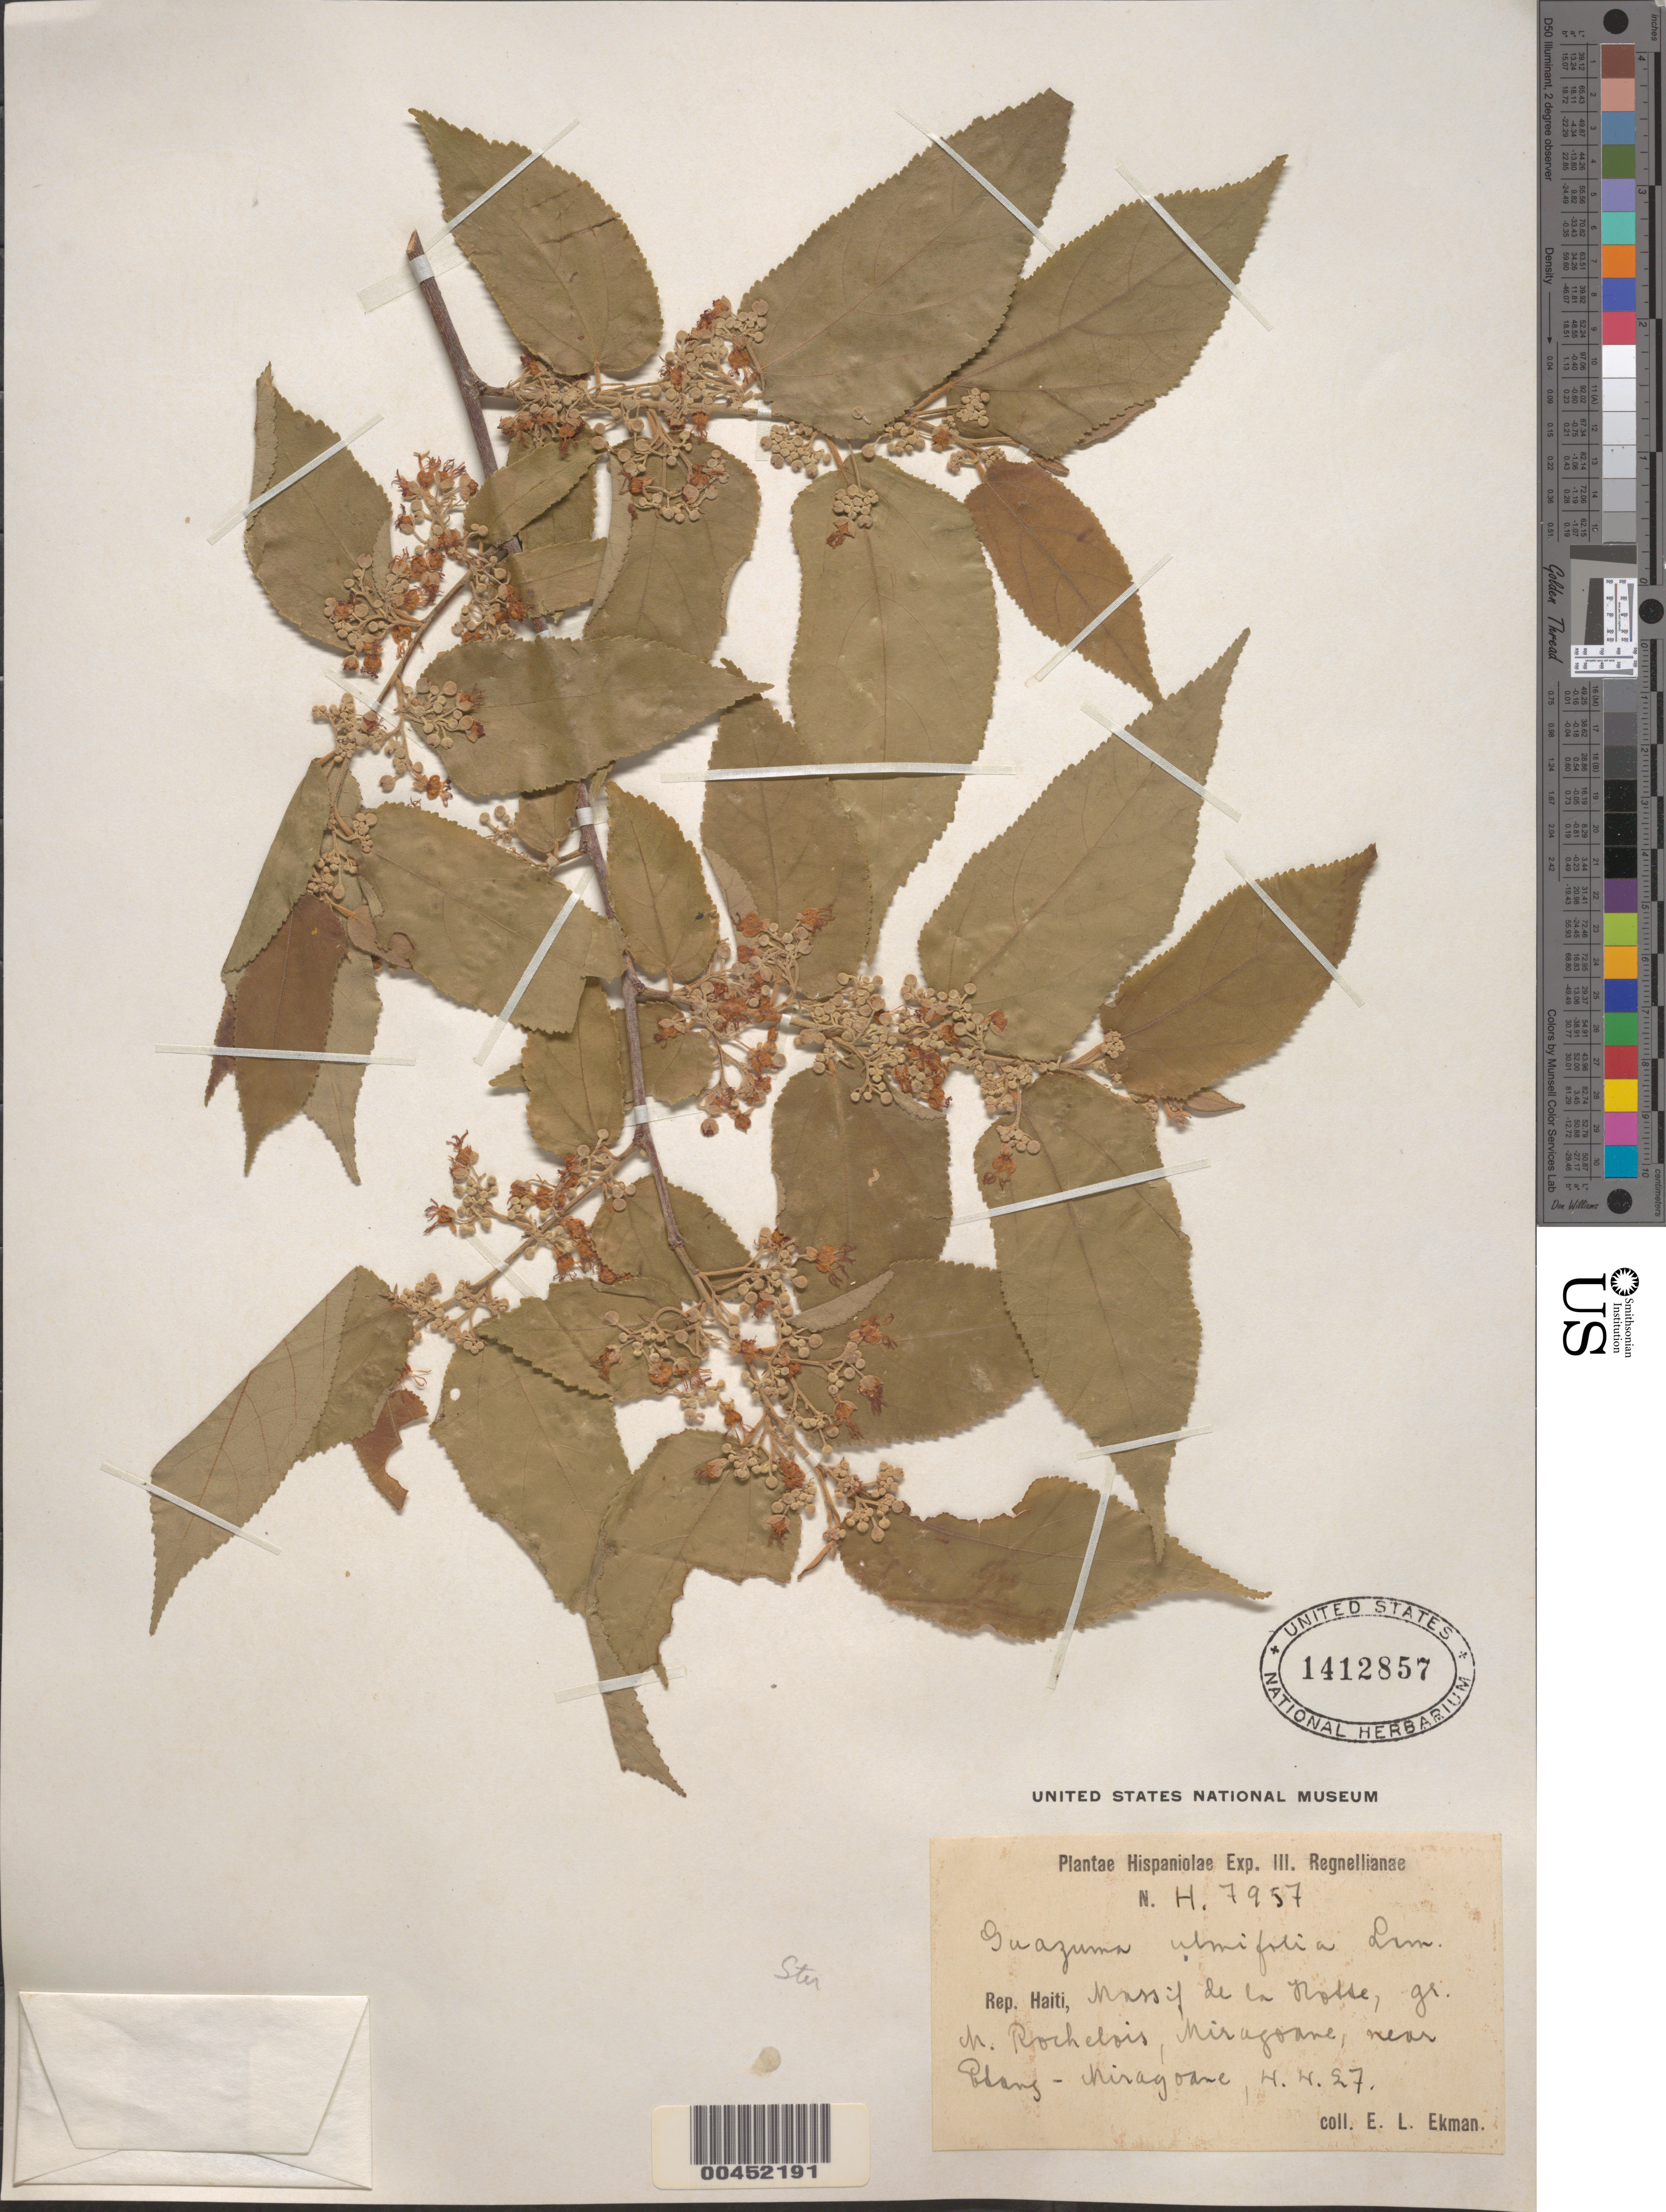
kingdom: Plantae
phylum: Tracheophyta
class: Magnoliopsida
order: Malvales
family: Malvaceae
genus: Guazuma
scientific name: Guazuma ulmifolia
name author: Lam.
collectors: E. L. Ekman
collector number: herbarium 7957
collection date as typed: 04 Apr 1927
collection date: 1927-04-04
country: Haiti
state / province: Sud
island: Hispaniola Island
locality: Massif de la Hotte, gr. M. Rochelois, Miragoane, near Ptang - Miragoane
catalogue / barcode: US 1412857